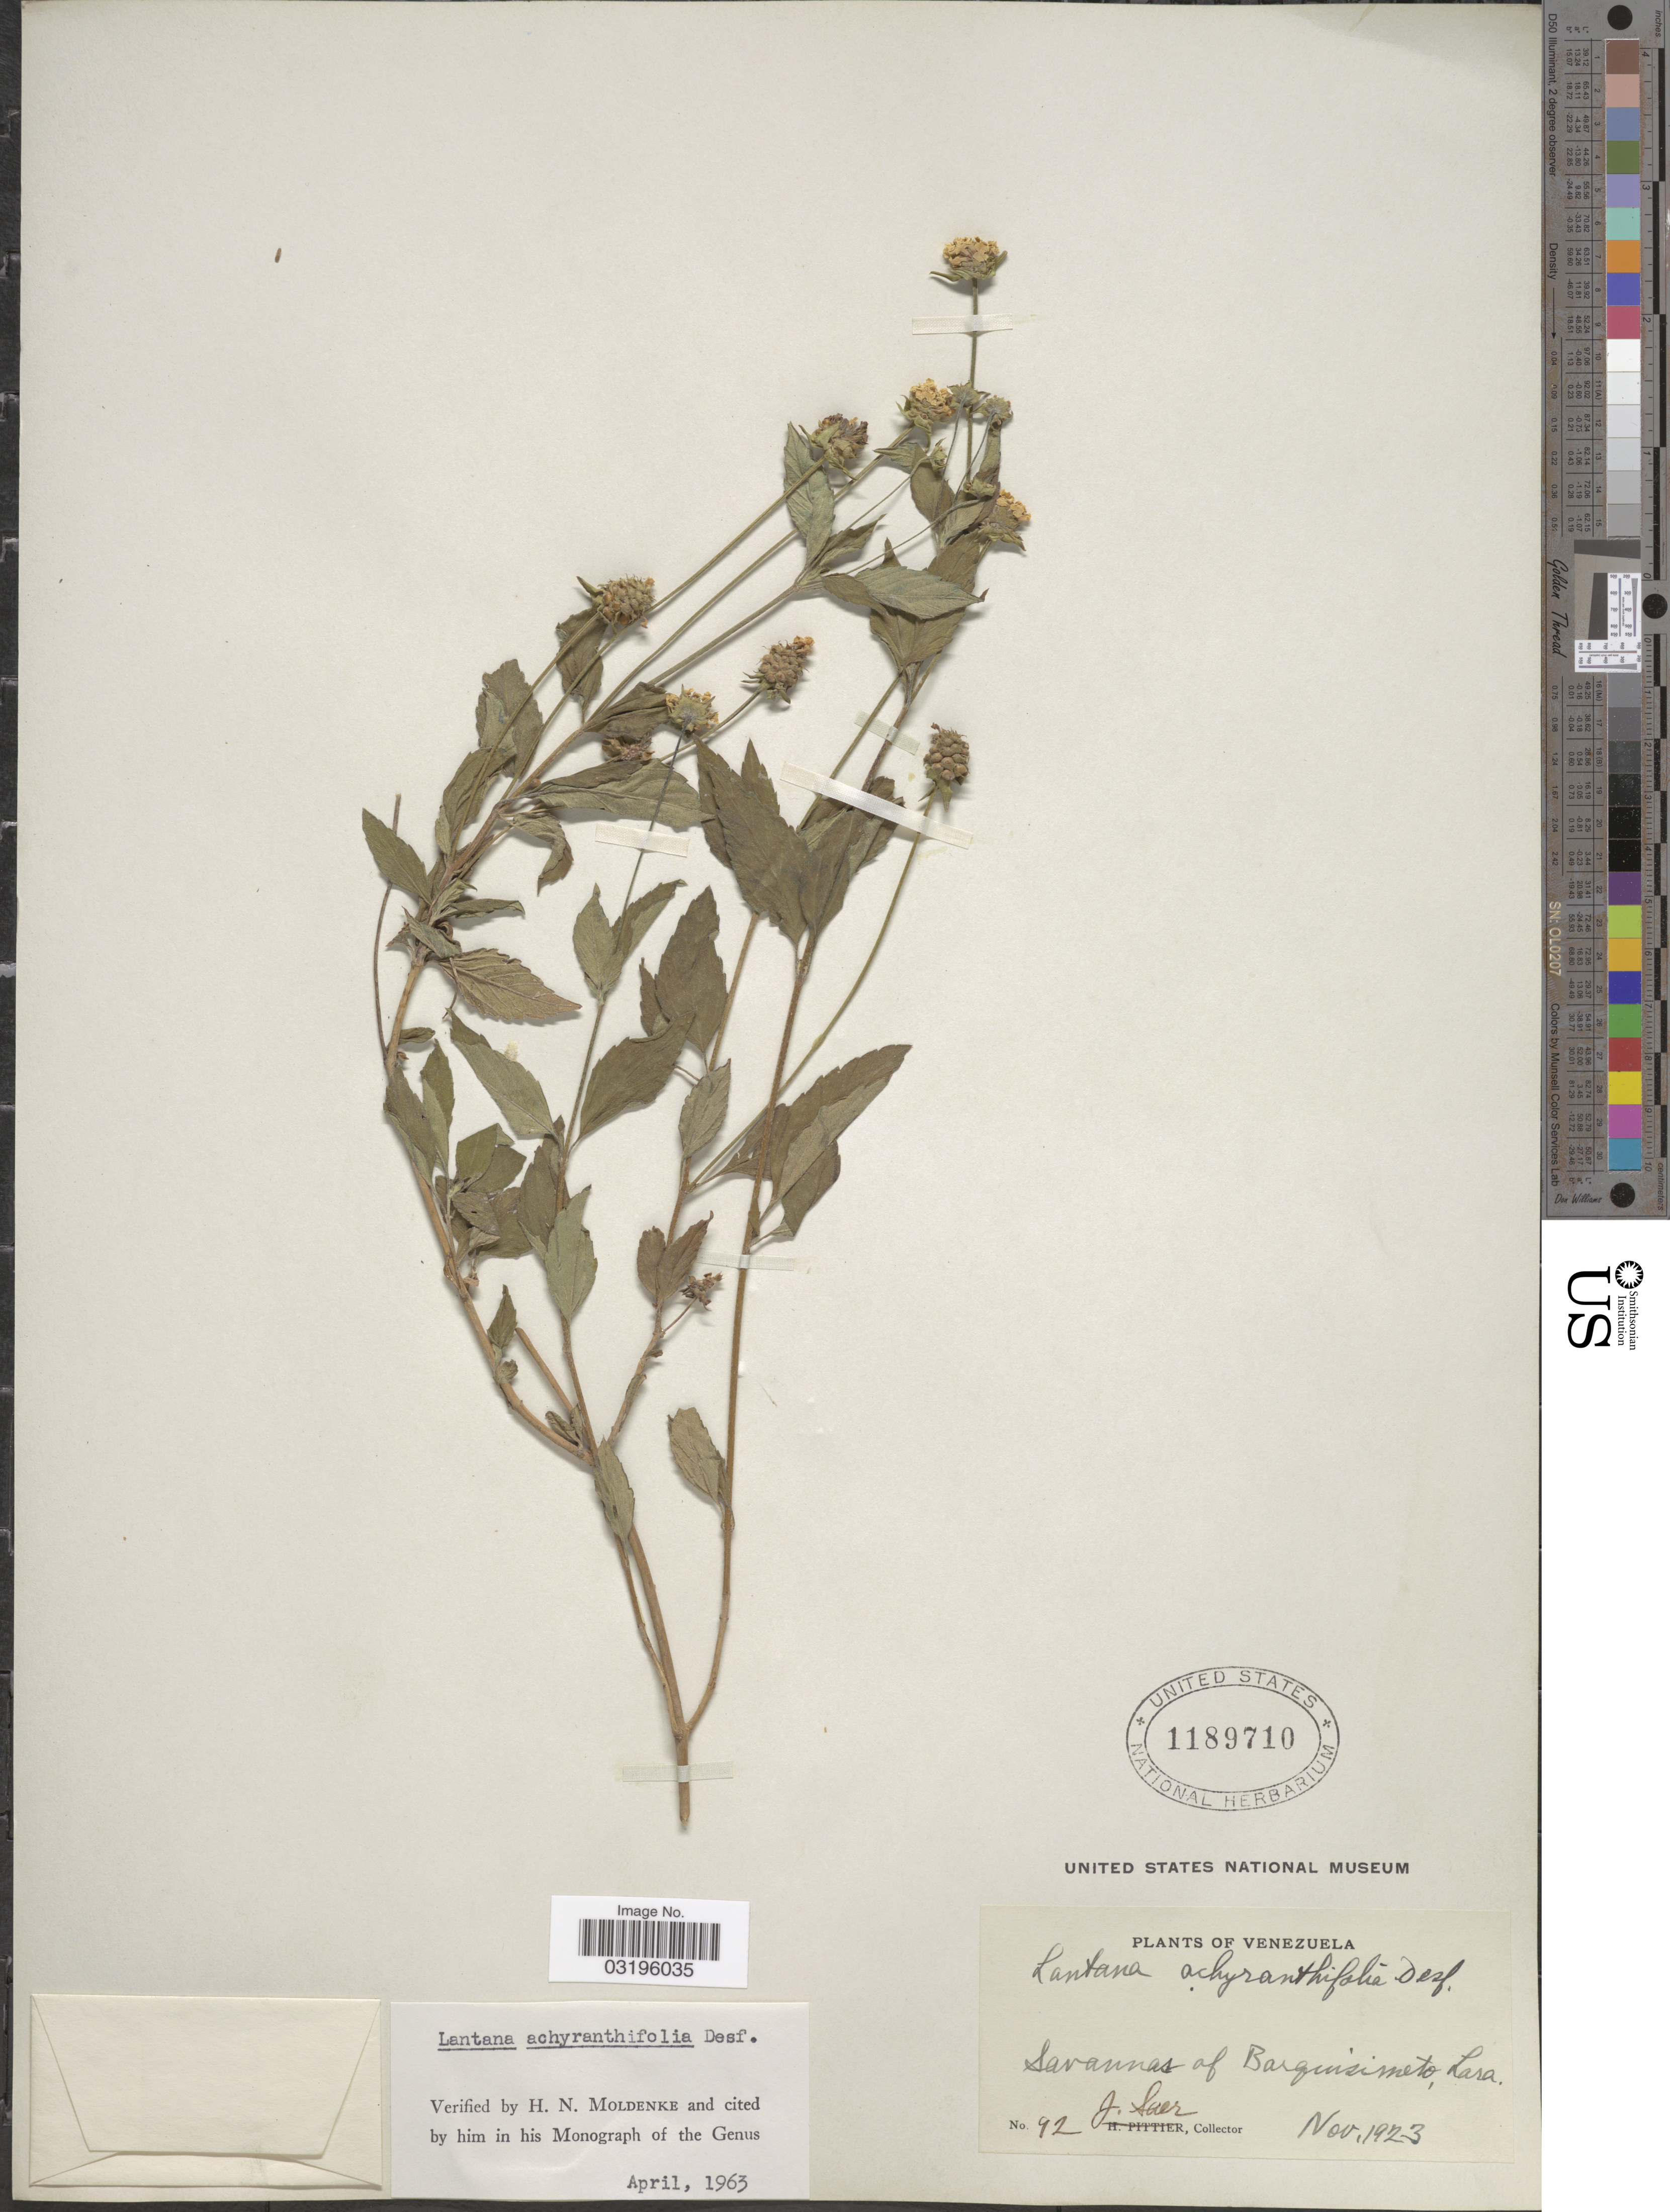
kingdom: Plantae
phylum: Tracheophyta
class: Magnoliopsida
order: Lamiales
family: Verbenaceae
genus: Lantana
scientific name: Lantana achyranthifolia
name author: Desf.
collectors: J. Saer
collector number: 92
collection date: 1923-11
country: Venezuela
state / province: Lara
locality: Savannas of Barquisimeto.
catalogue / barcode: US 1189710